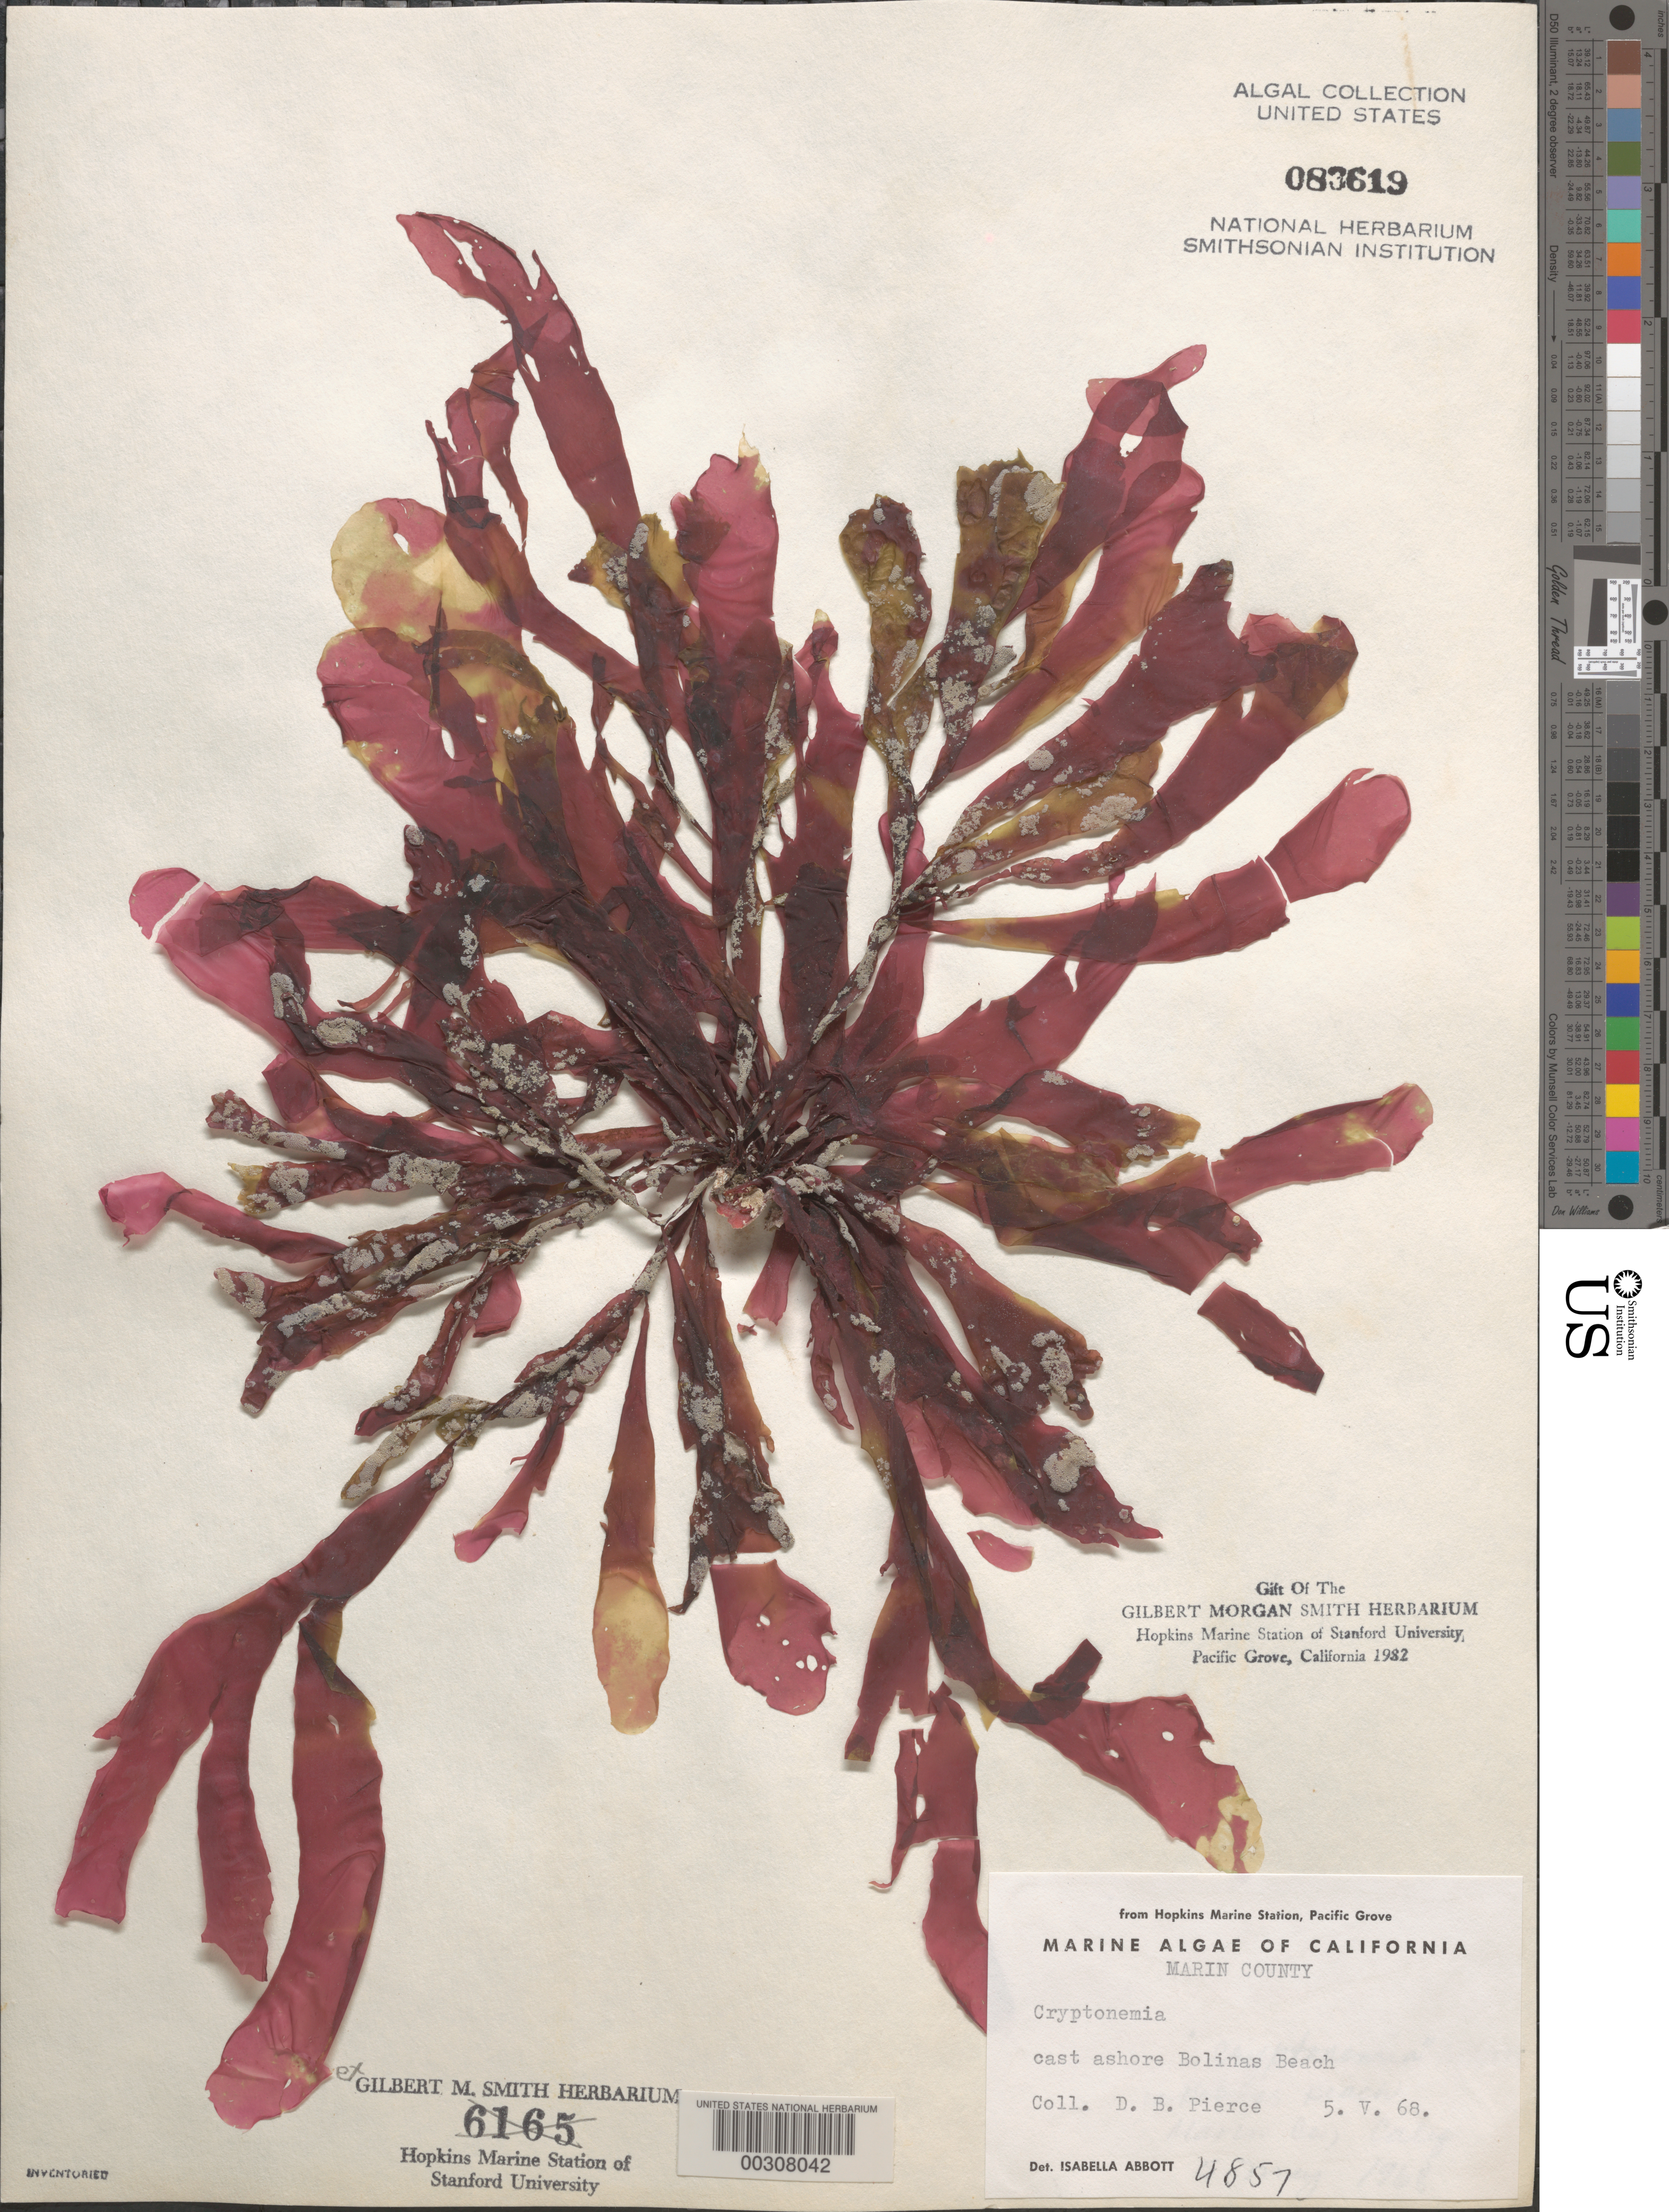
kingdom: Plantae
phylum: Rhodophyta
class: Florideophyceae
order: Halymeniales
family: Halymeniaceae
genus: Cryptonemia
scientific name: Cryptonemia sp.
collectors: D. Pierce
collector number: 4857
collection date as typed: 5 May 68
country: United States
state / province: California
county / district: Marin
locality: Marin County. Cast ashore Bolinas Beach.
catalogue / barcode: US 83619